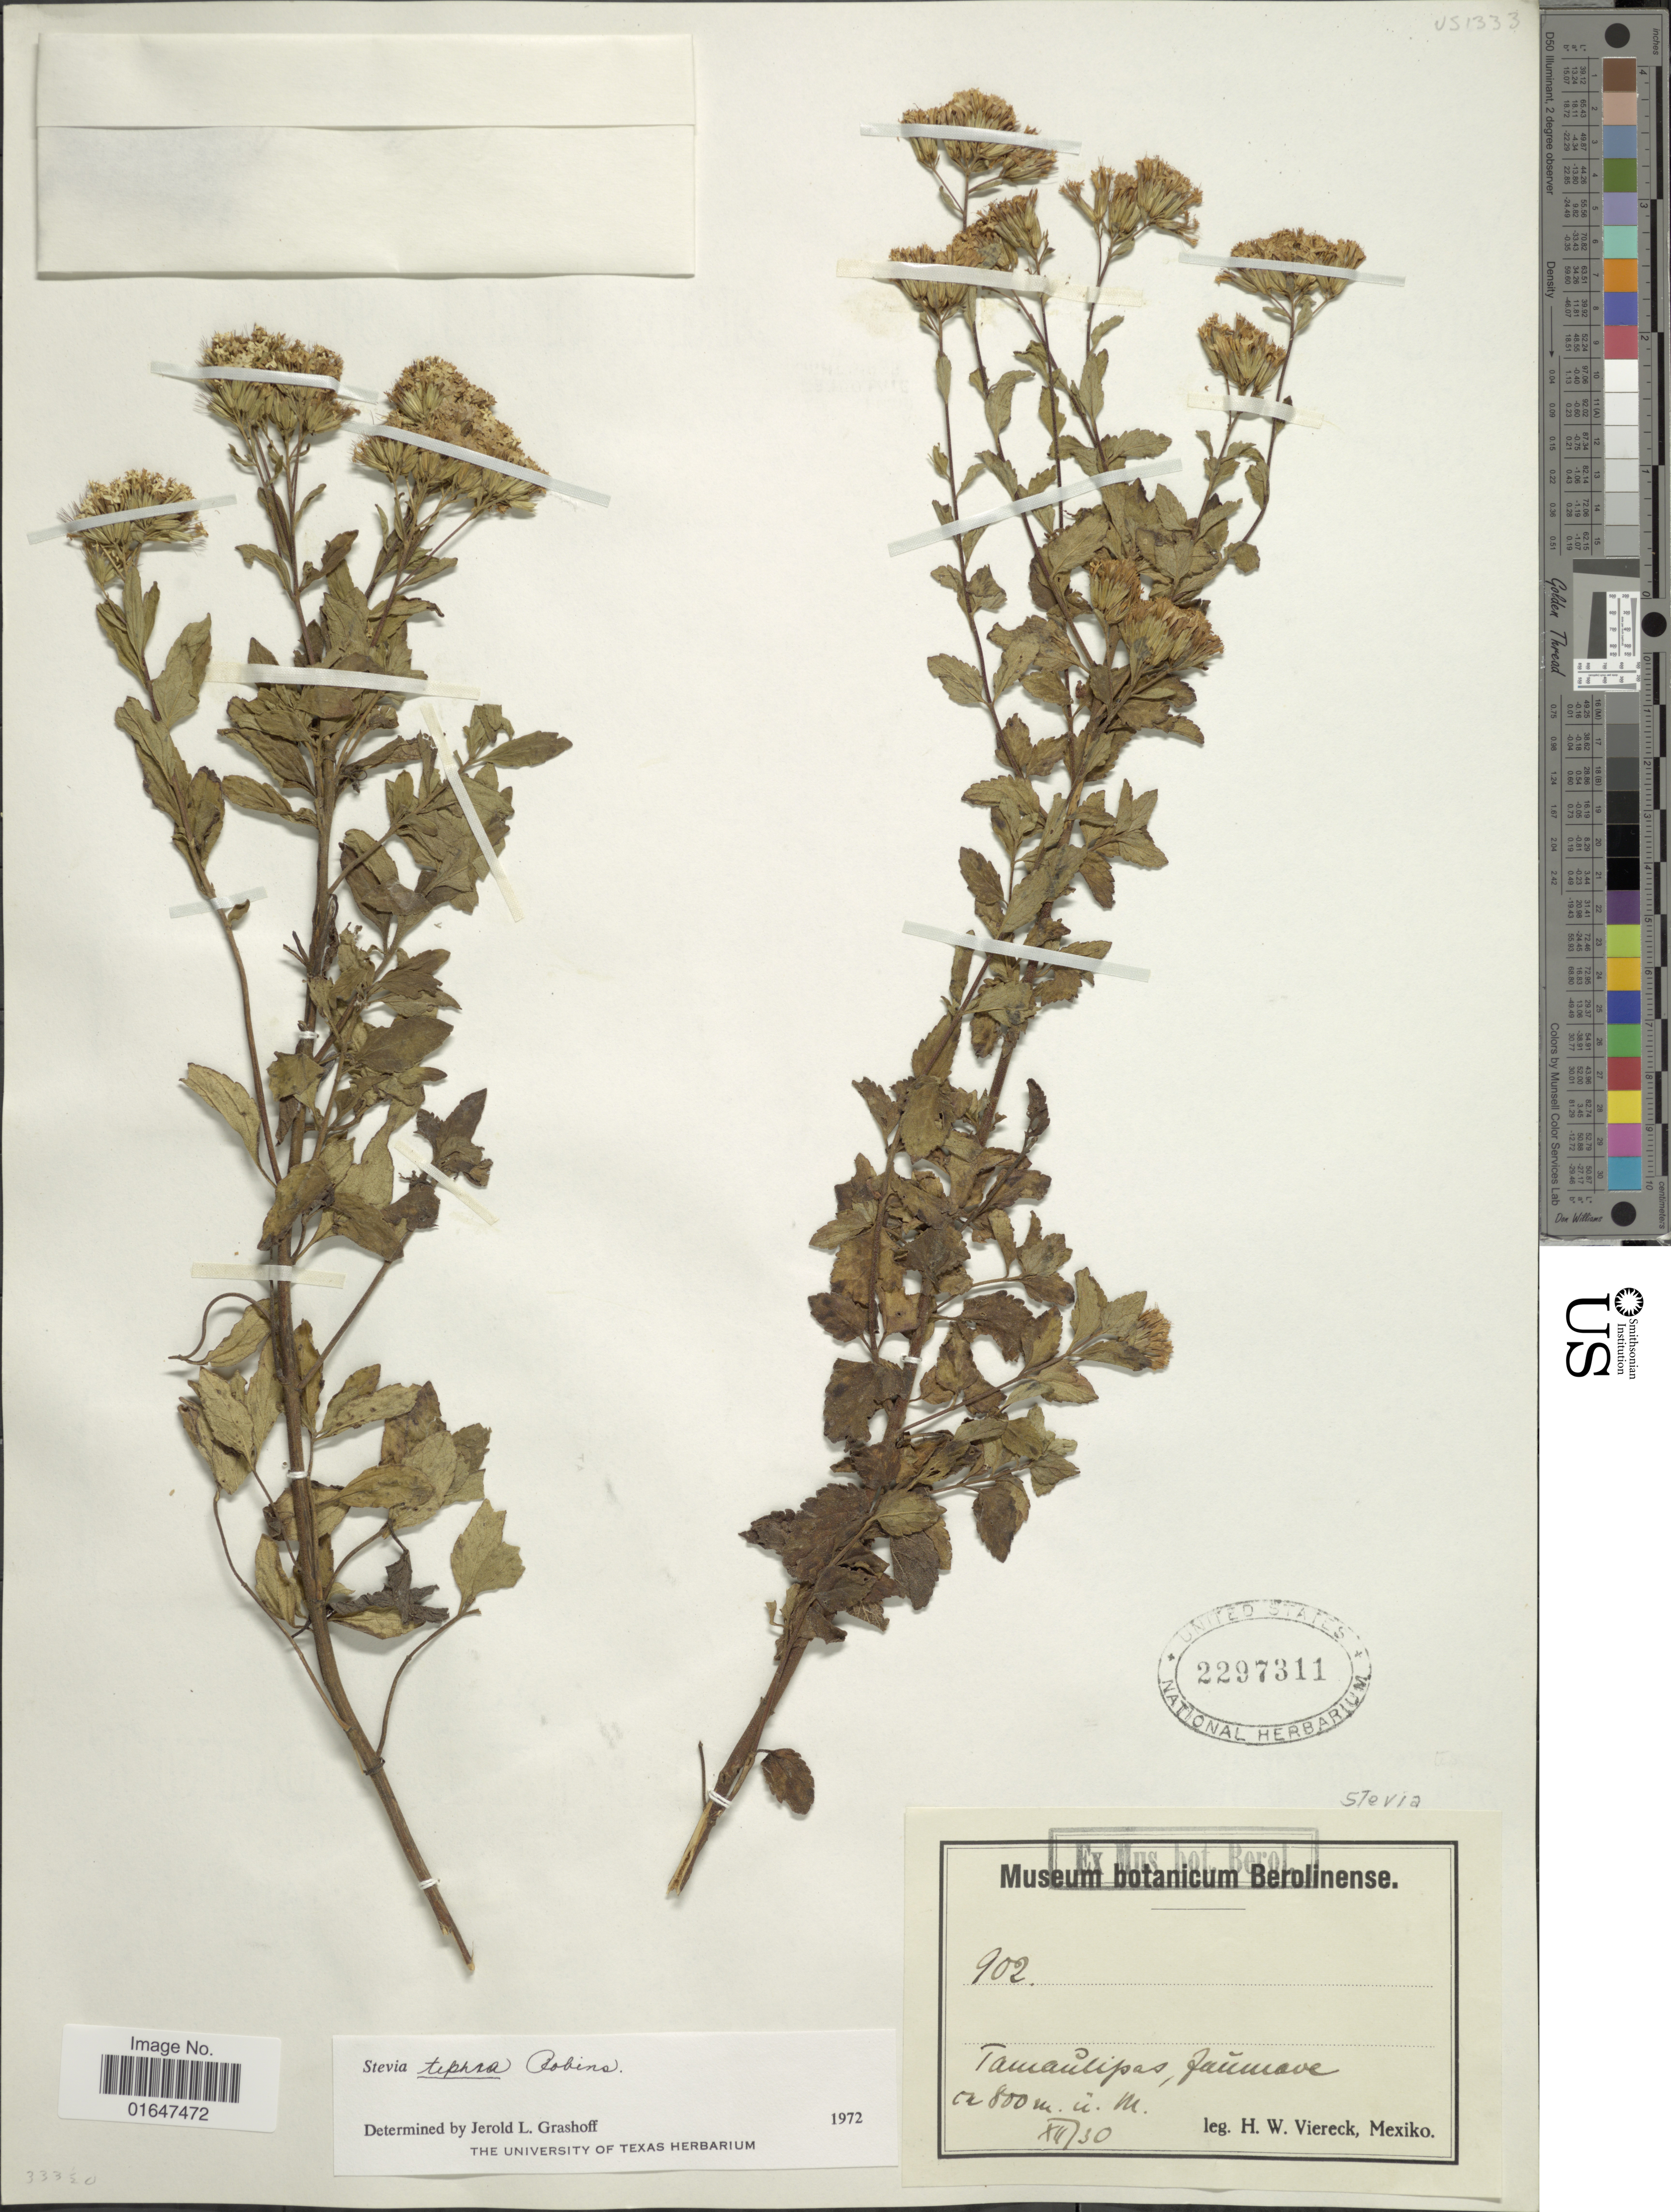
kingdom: Plantae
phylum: Tracheophyta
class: Magnoliopsida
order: Asterales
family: Asteraceae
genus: Stevia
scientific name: Stevia tephra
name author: B.L. Rob.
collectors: H. W. Viereck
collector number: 902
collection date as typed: Transcribed d/m/y: /12/30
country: Mexico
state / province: Tamaulipas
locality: Jaumave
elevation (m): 800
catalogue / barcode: US 2297311